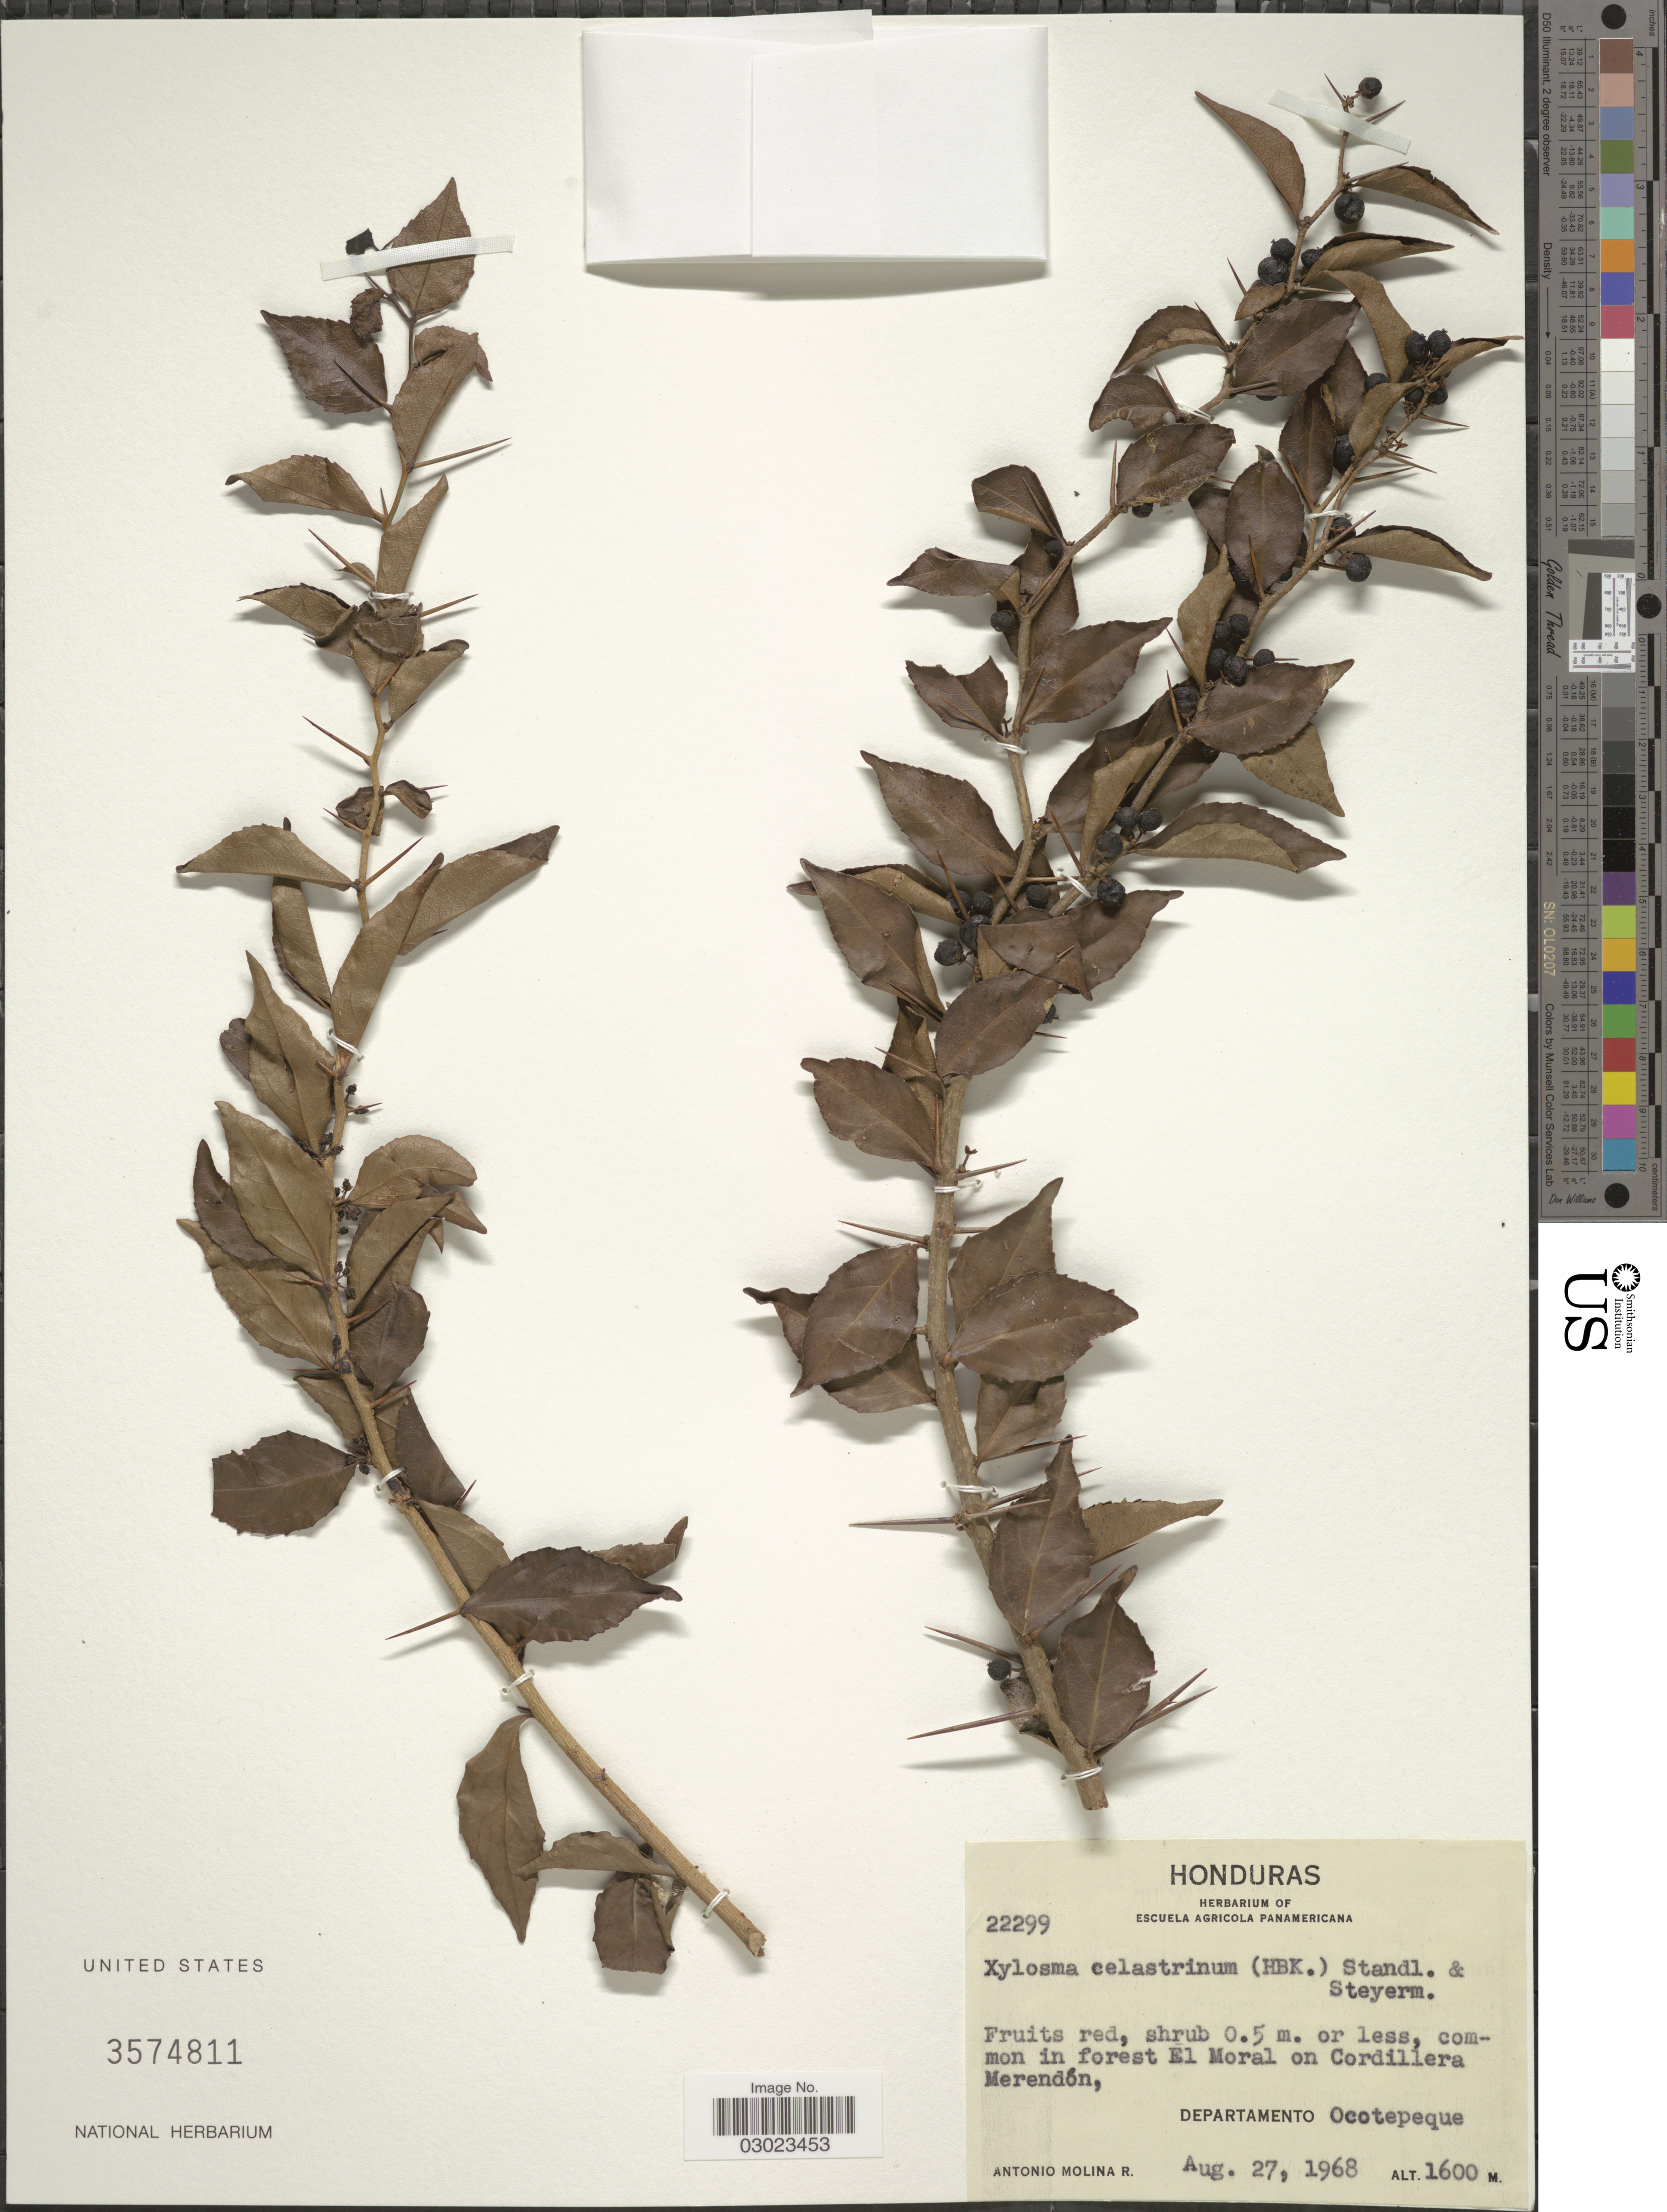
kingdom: Plantae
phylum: Tracheophyta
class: Magnoliopsida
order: Malpighiales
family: Salicaceae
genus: Xylosma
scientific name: Xylosma flexuosa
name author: (Kunth) Hemsl.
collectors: A. Molina R.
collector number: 22299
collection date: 1968-08-27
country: Honduras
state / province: Ocotepeque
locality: Common in forest El Moral on Cordillera Merendón, Departamento Ocotepeque.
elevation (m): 1600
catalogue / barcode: US 3574811